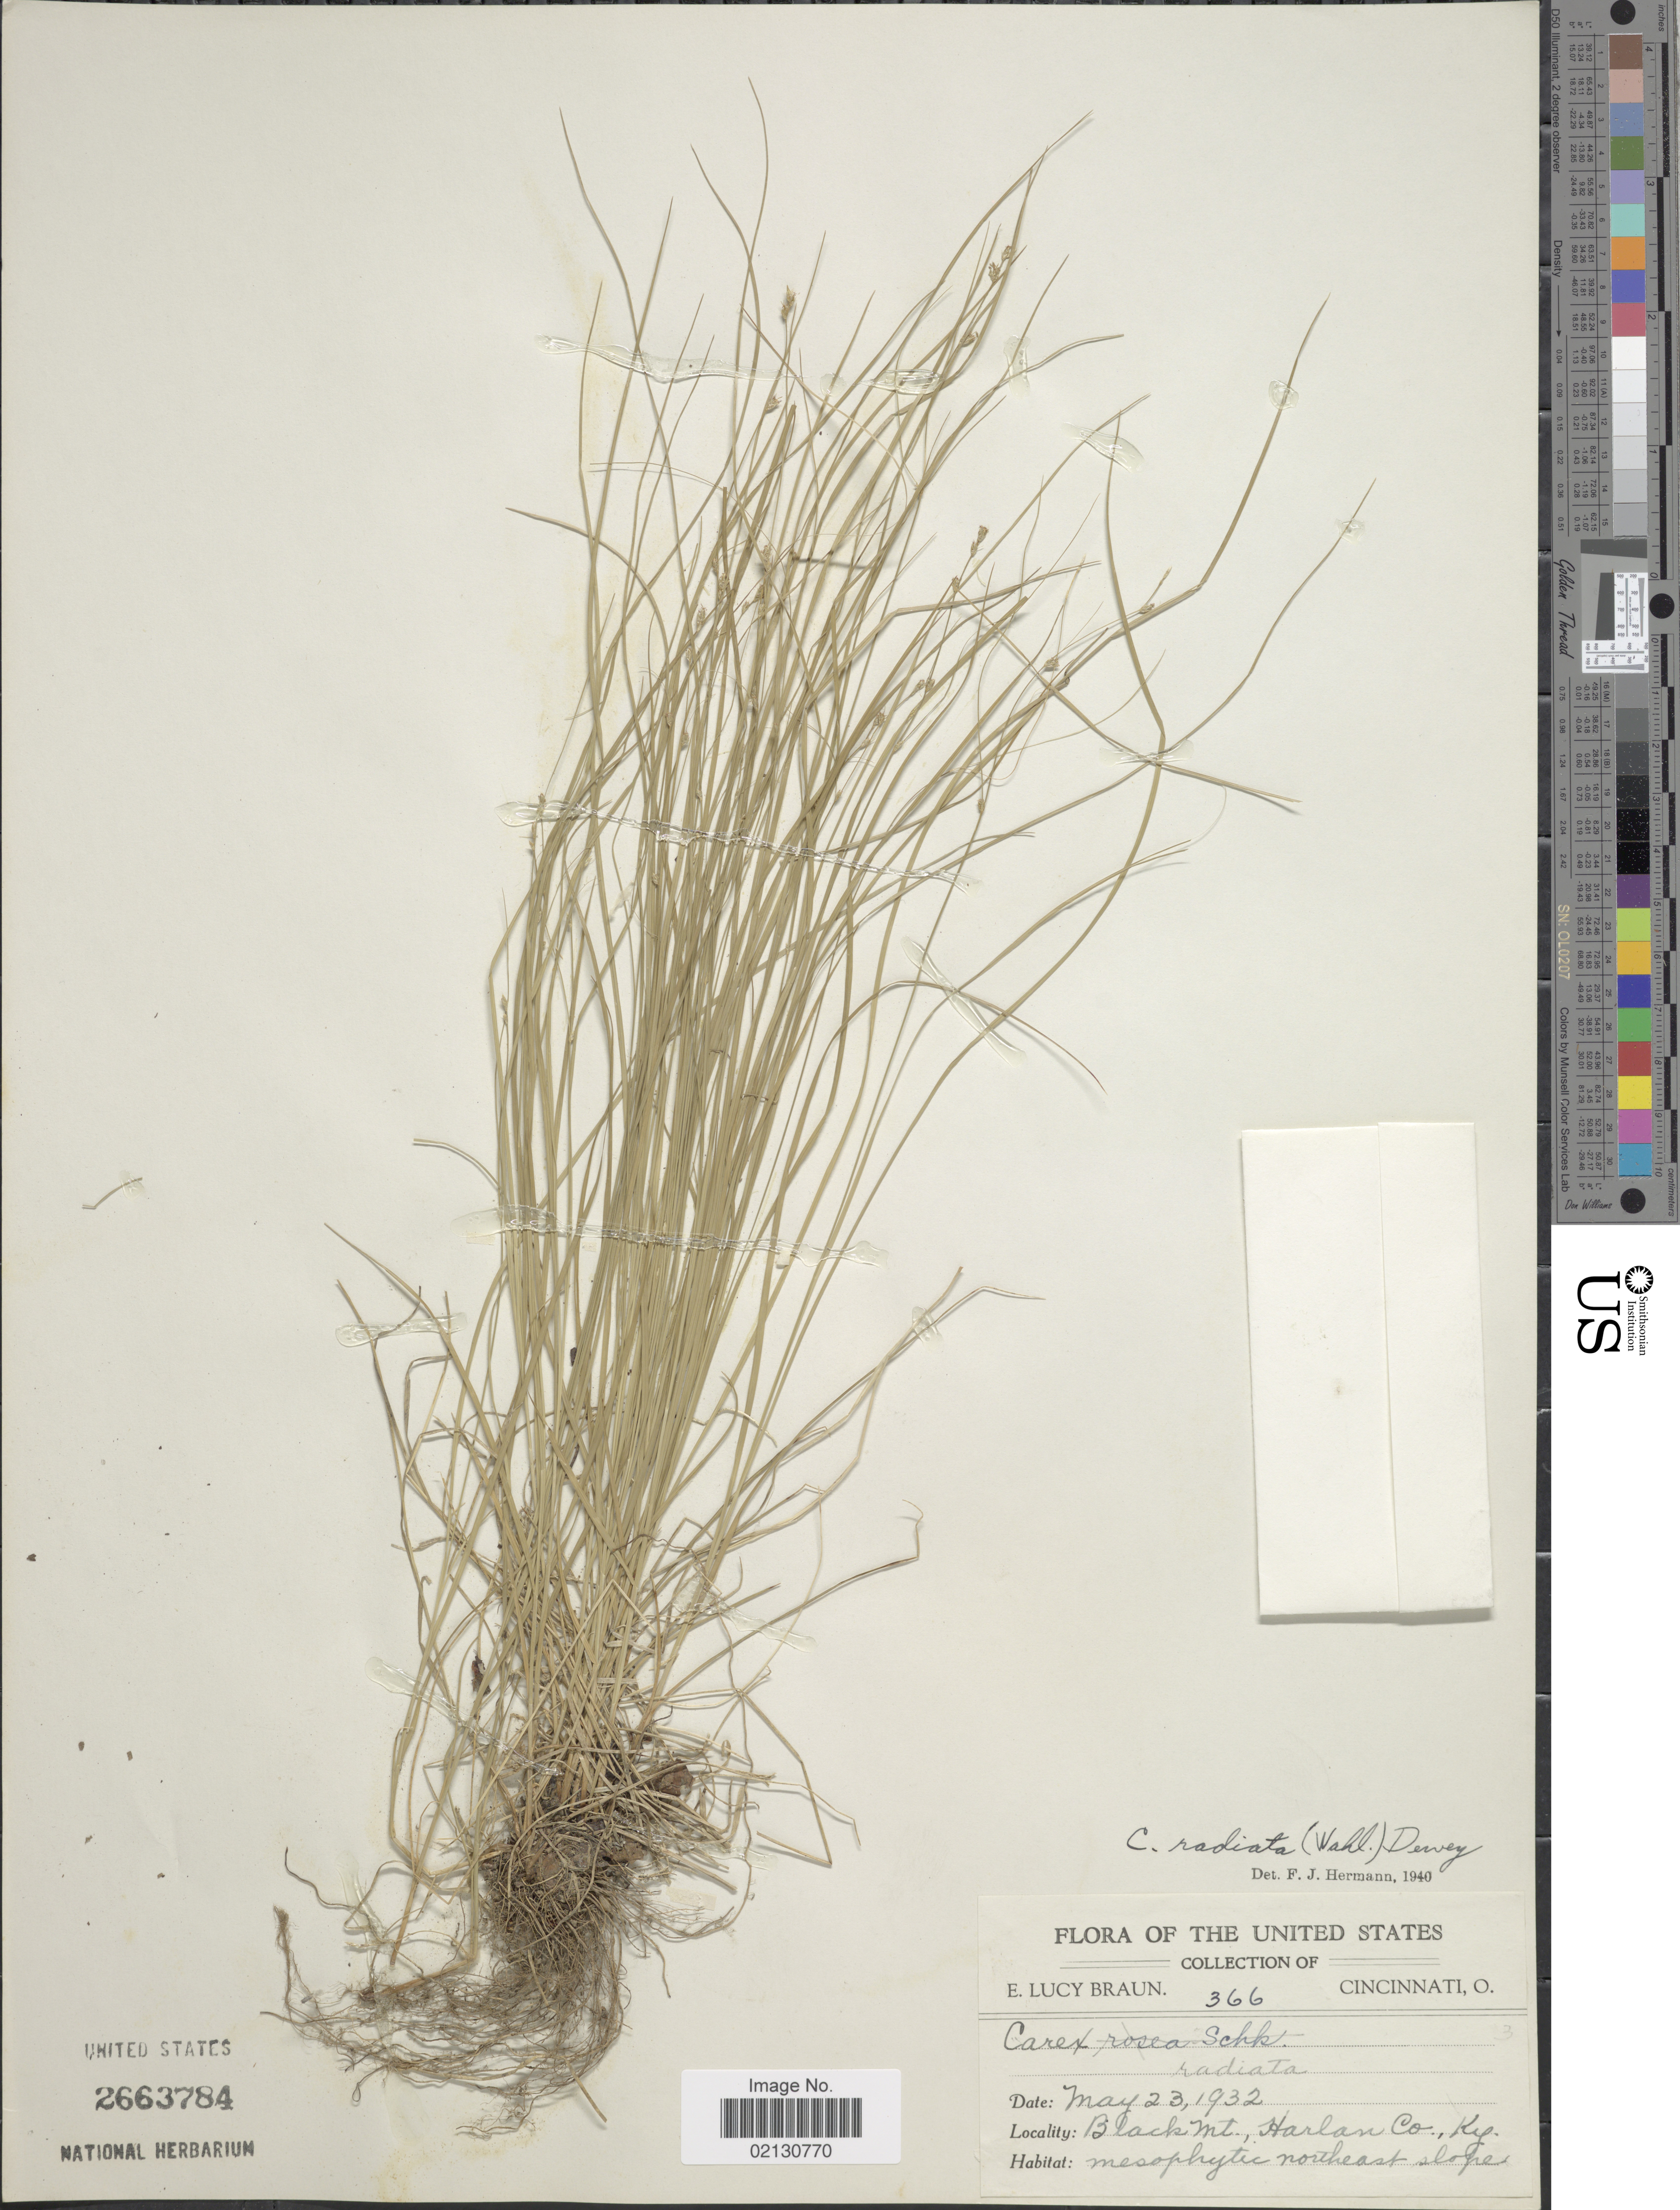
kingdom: Plantae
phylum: Tracheophyta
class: Liliopsida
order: Poales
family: Cyperaceae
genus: Carex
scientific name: Carex radiata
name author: (Wahlenb.) Small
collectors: E. L. Braun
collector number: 366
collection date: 1932-05-23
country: United States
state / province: Kentucky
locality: Black Mt., Harlan Co.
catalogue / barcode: US 2663784